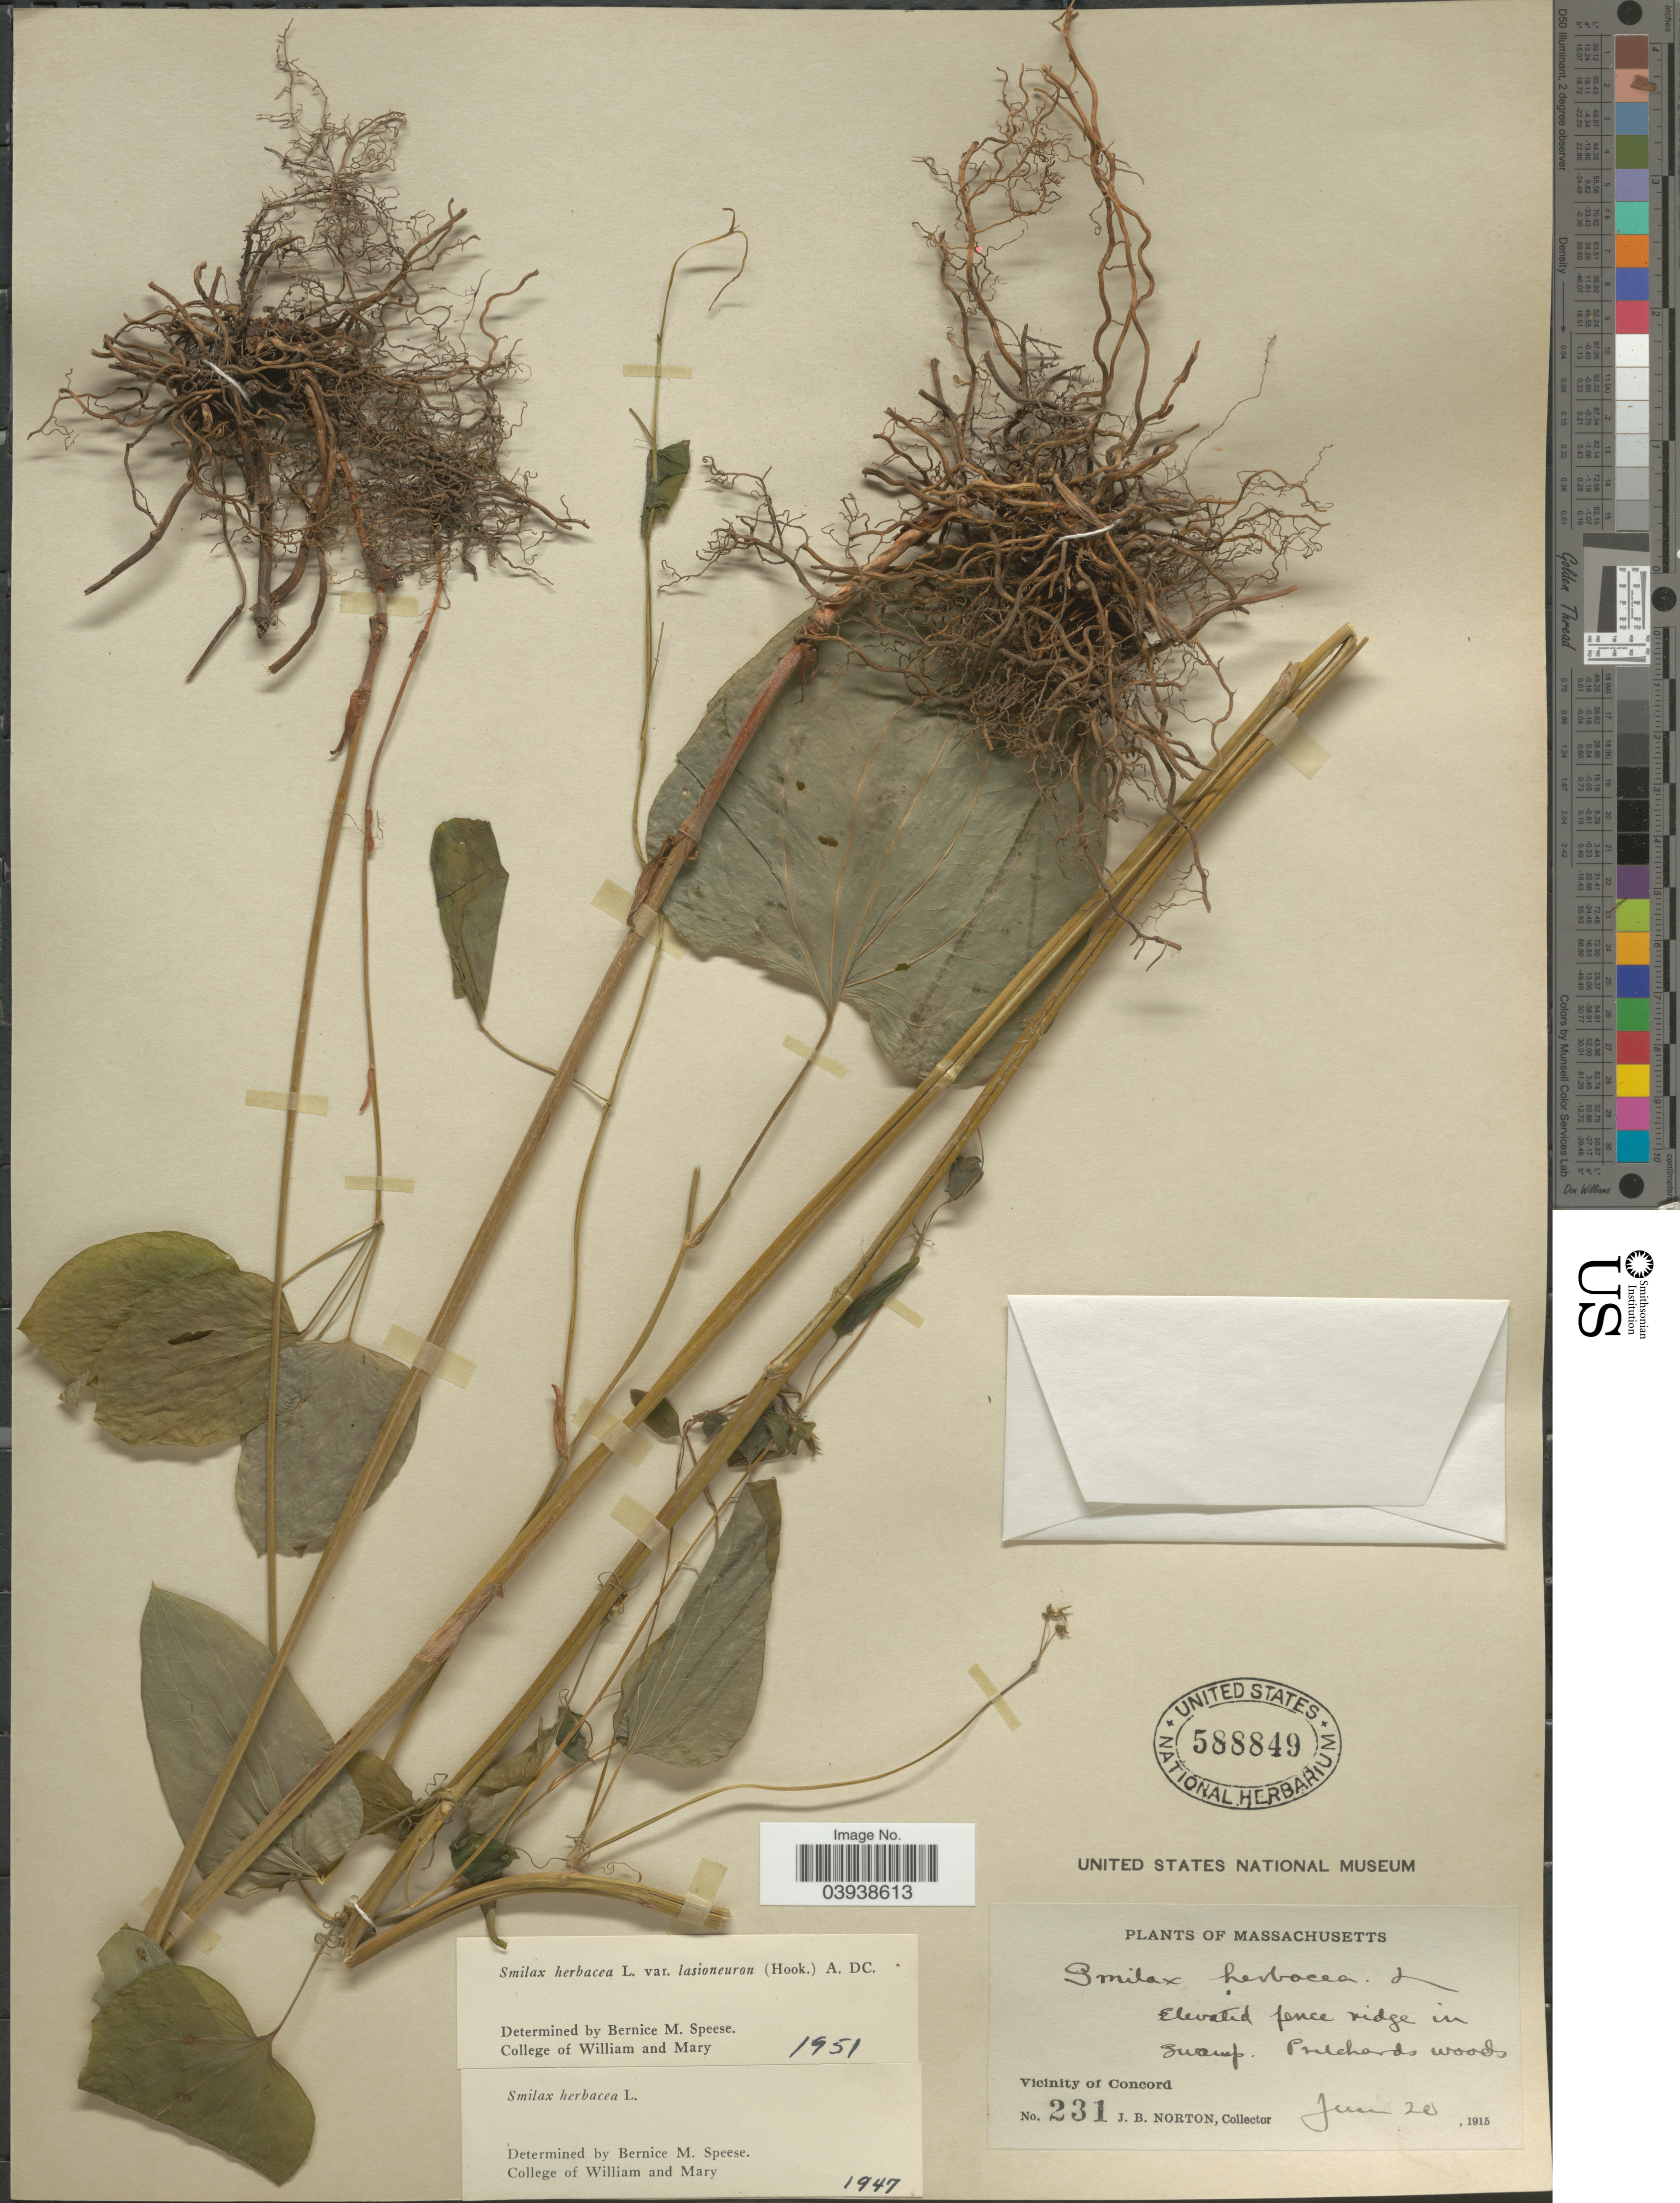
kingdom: Plantae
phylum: Tracheophyta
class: Liliopsida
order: Liliales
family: Smilacaceae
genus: Smilax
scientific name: Smilax herbacea var. lasioneuron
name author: (Hook.) A. DC.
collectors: J. B. Norton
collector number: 231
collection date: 1915-06-20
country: United States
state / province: Massachusetts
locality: Vicinity of Concord.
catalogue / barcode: US 588849